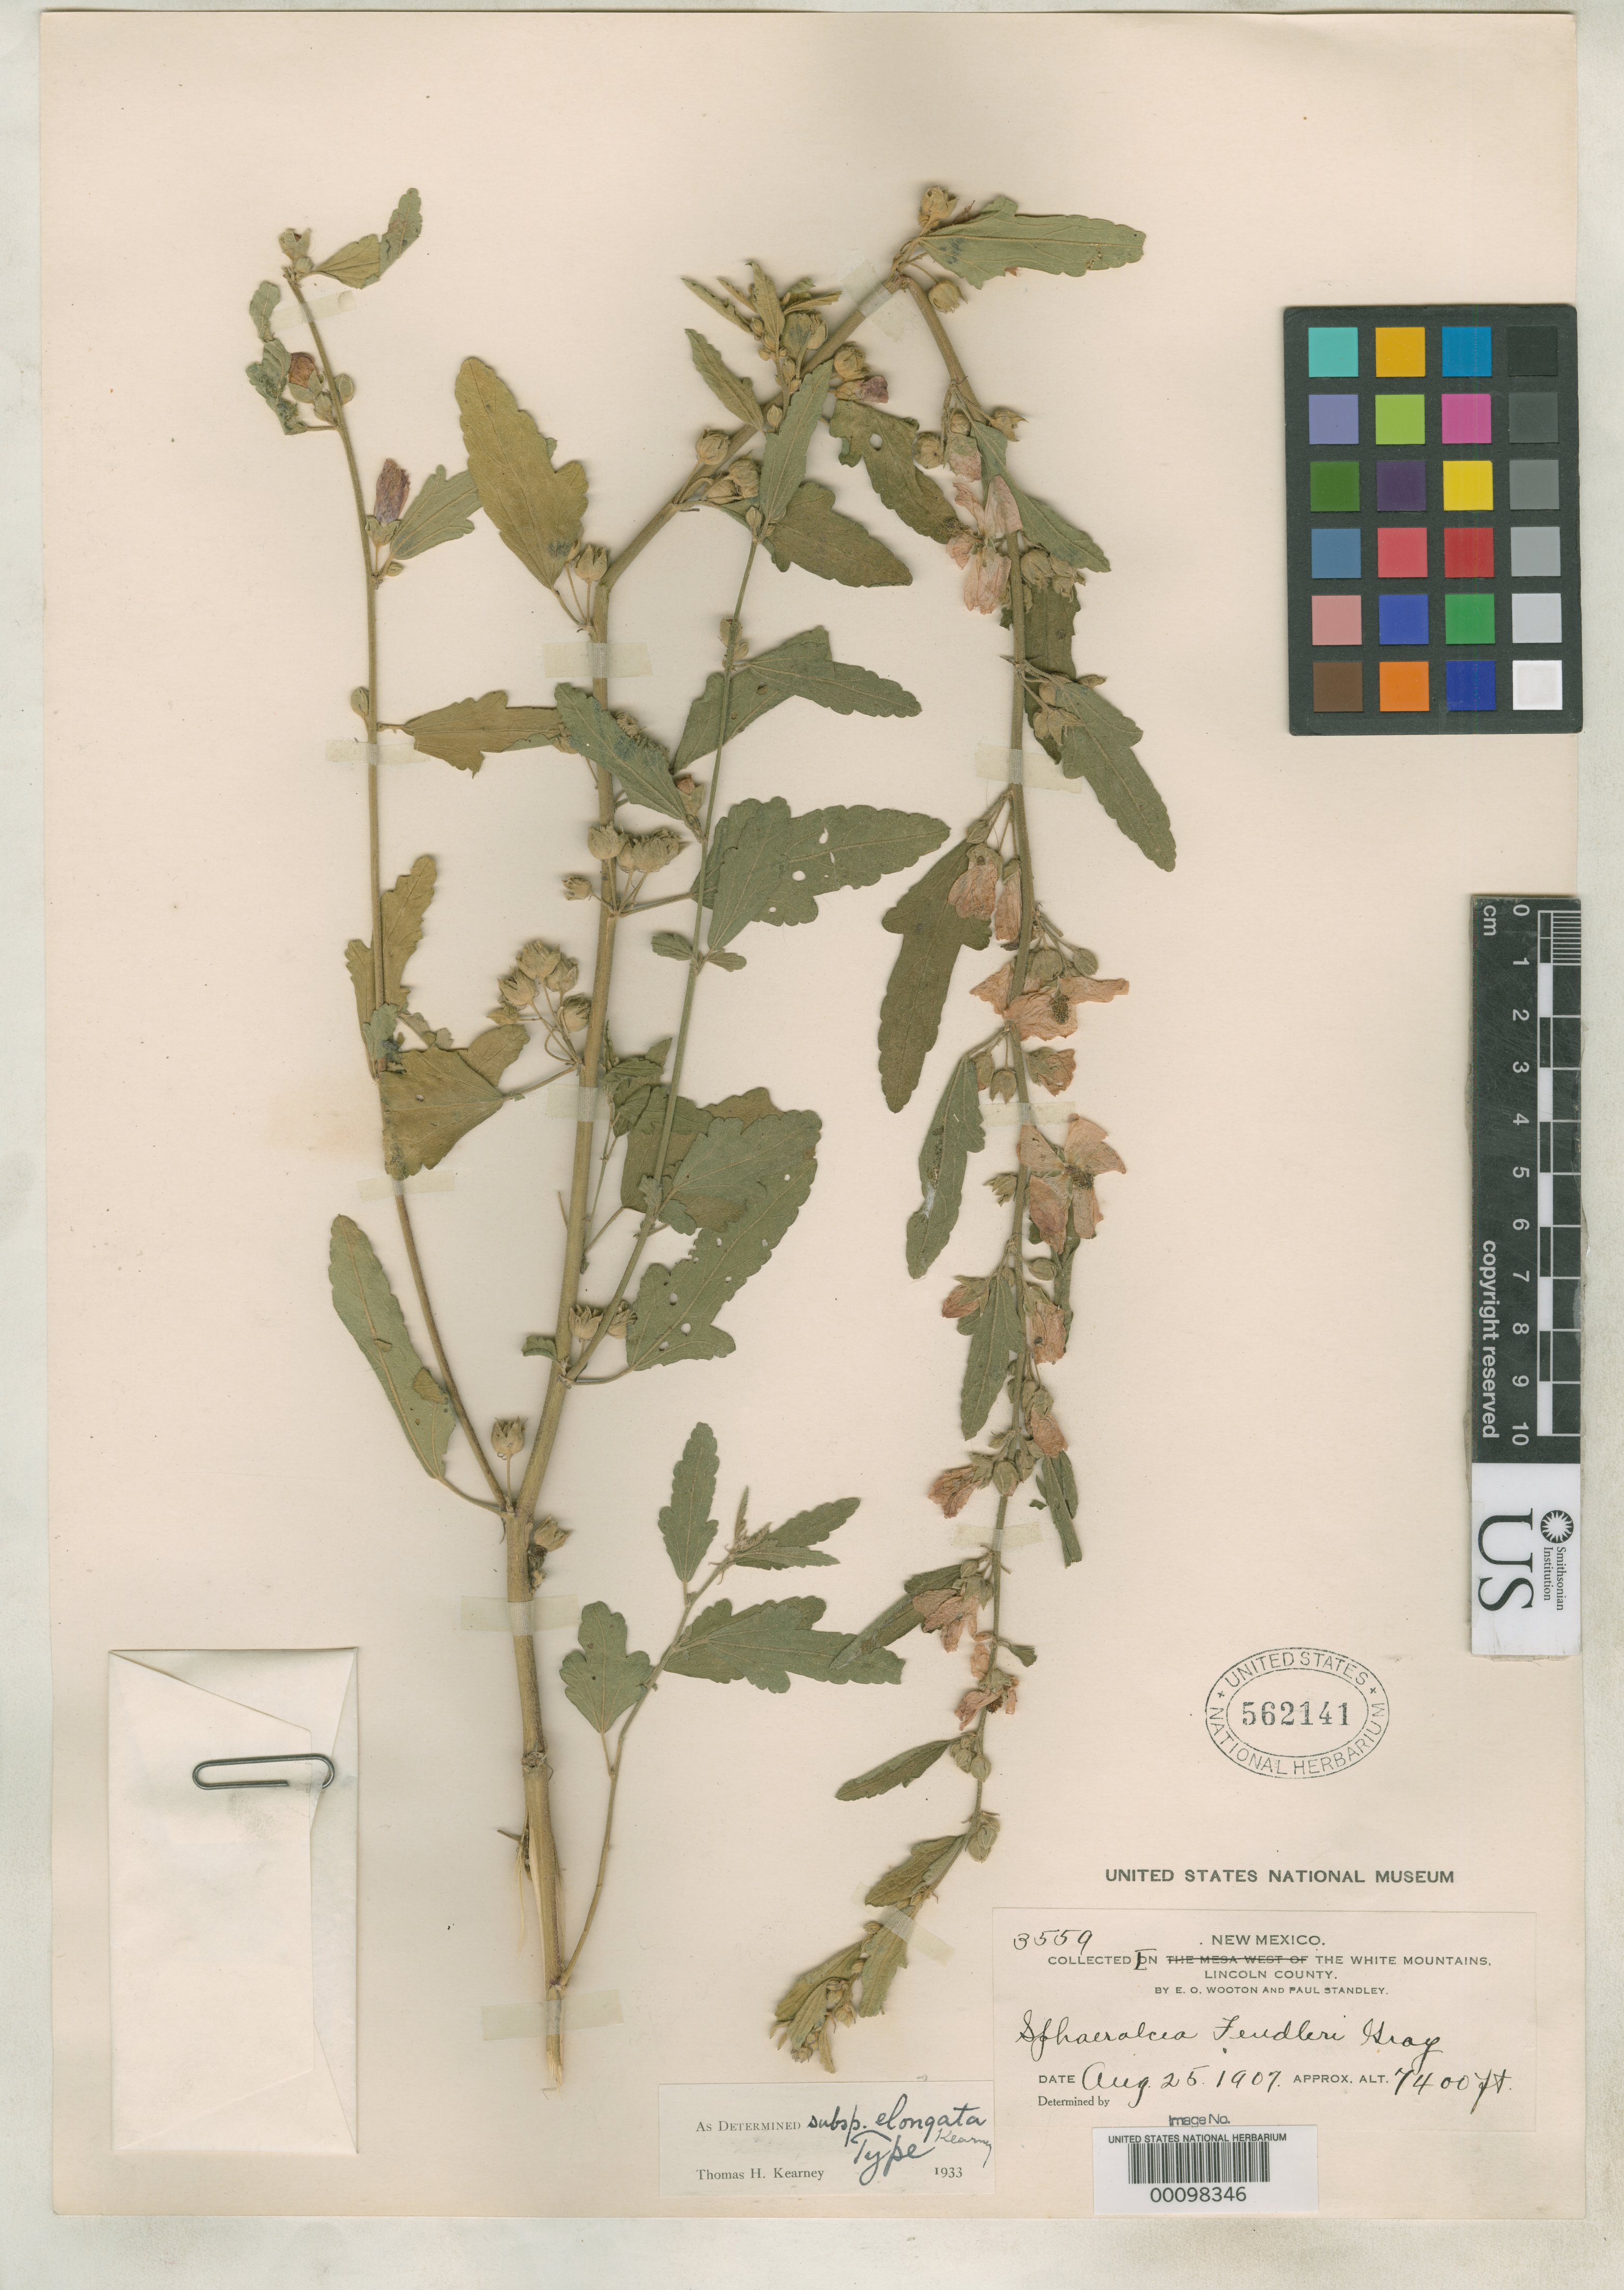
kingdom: Plantae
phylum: Tracheophyta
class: Magnoliopsida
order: Malvales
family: Malvaceae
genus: Sphaeralcea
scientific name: Sphaeralcea fendleri subsp. elongata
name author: Kearney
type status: Holotype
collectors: E. O. Wooton & P. C. Standley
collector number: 3559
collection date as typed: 25 Aug 1907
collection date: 1907-08-25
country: United States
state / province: New Mexico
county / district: Lincoln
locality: White Mts.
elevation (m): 2256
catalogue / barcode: US 562141